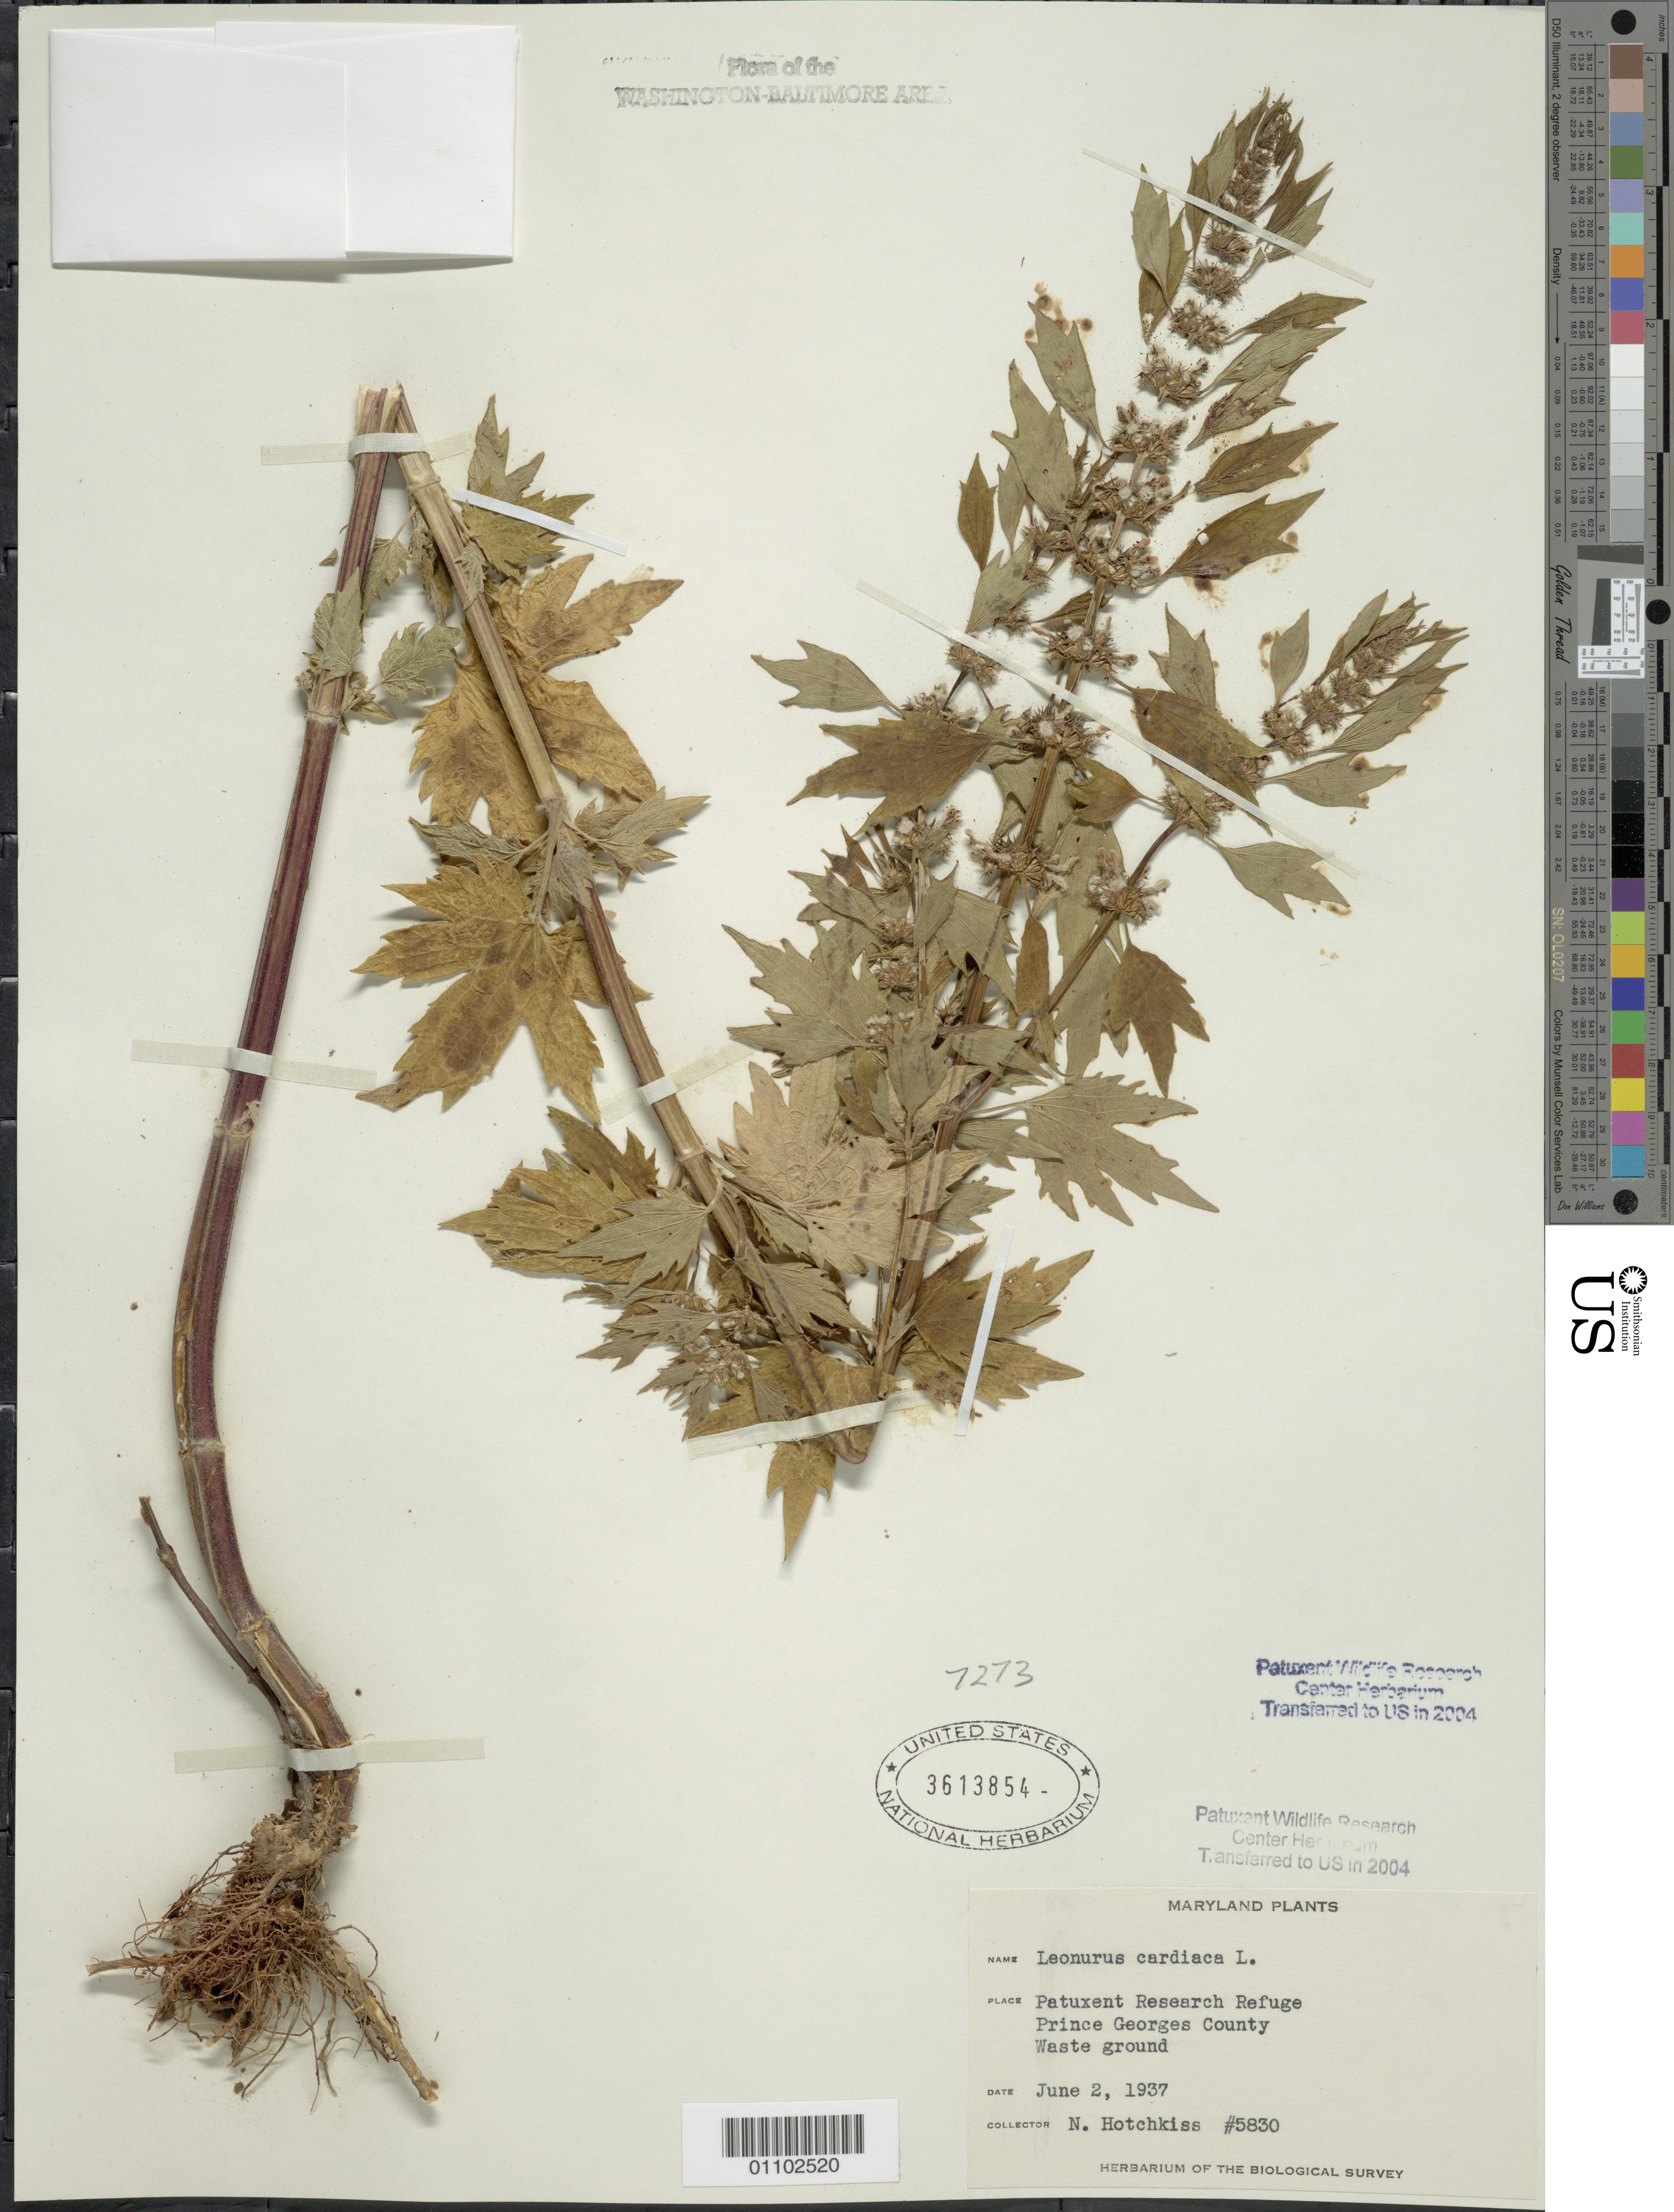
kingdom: Plantae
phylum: Tracheophyta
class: Magnoliopsida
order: Lamiales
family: Lamiaceae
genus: Leonurus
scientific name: Leonurus cardiaca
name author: L.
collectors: N. Hotchkiss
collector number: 5830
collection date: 1937-06-02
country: United States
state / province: Maryland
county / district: Prince George's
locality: Patuxent Research Refuge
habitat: Waste ground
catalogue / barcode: US 3613854